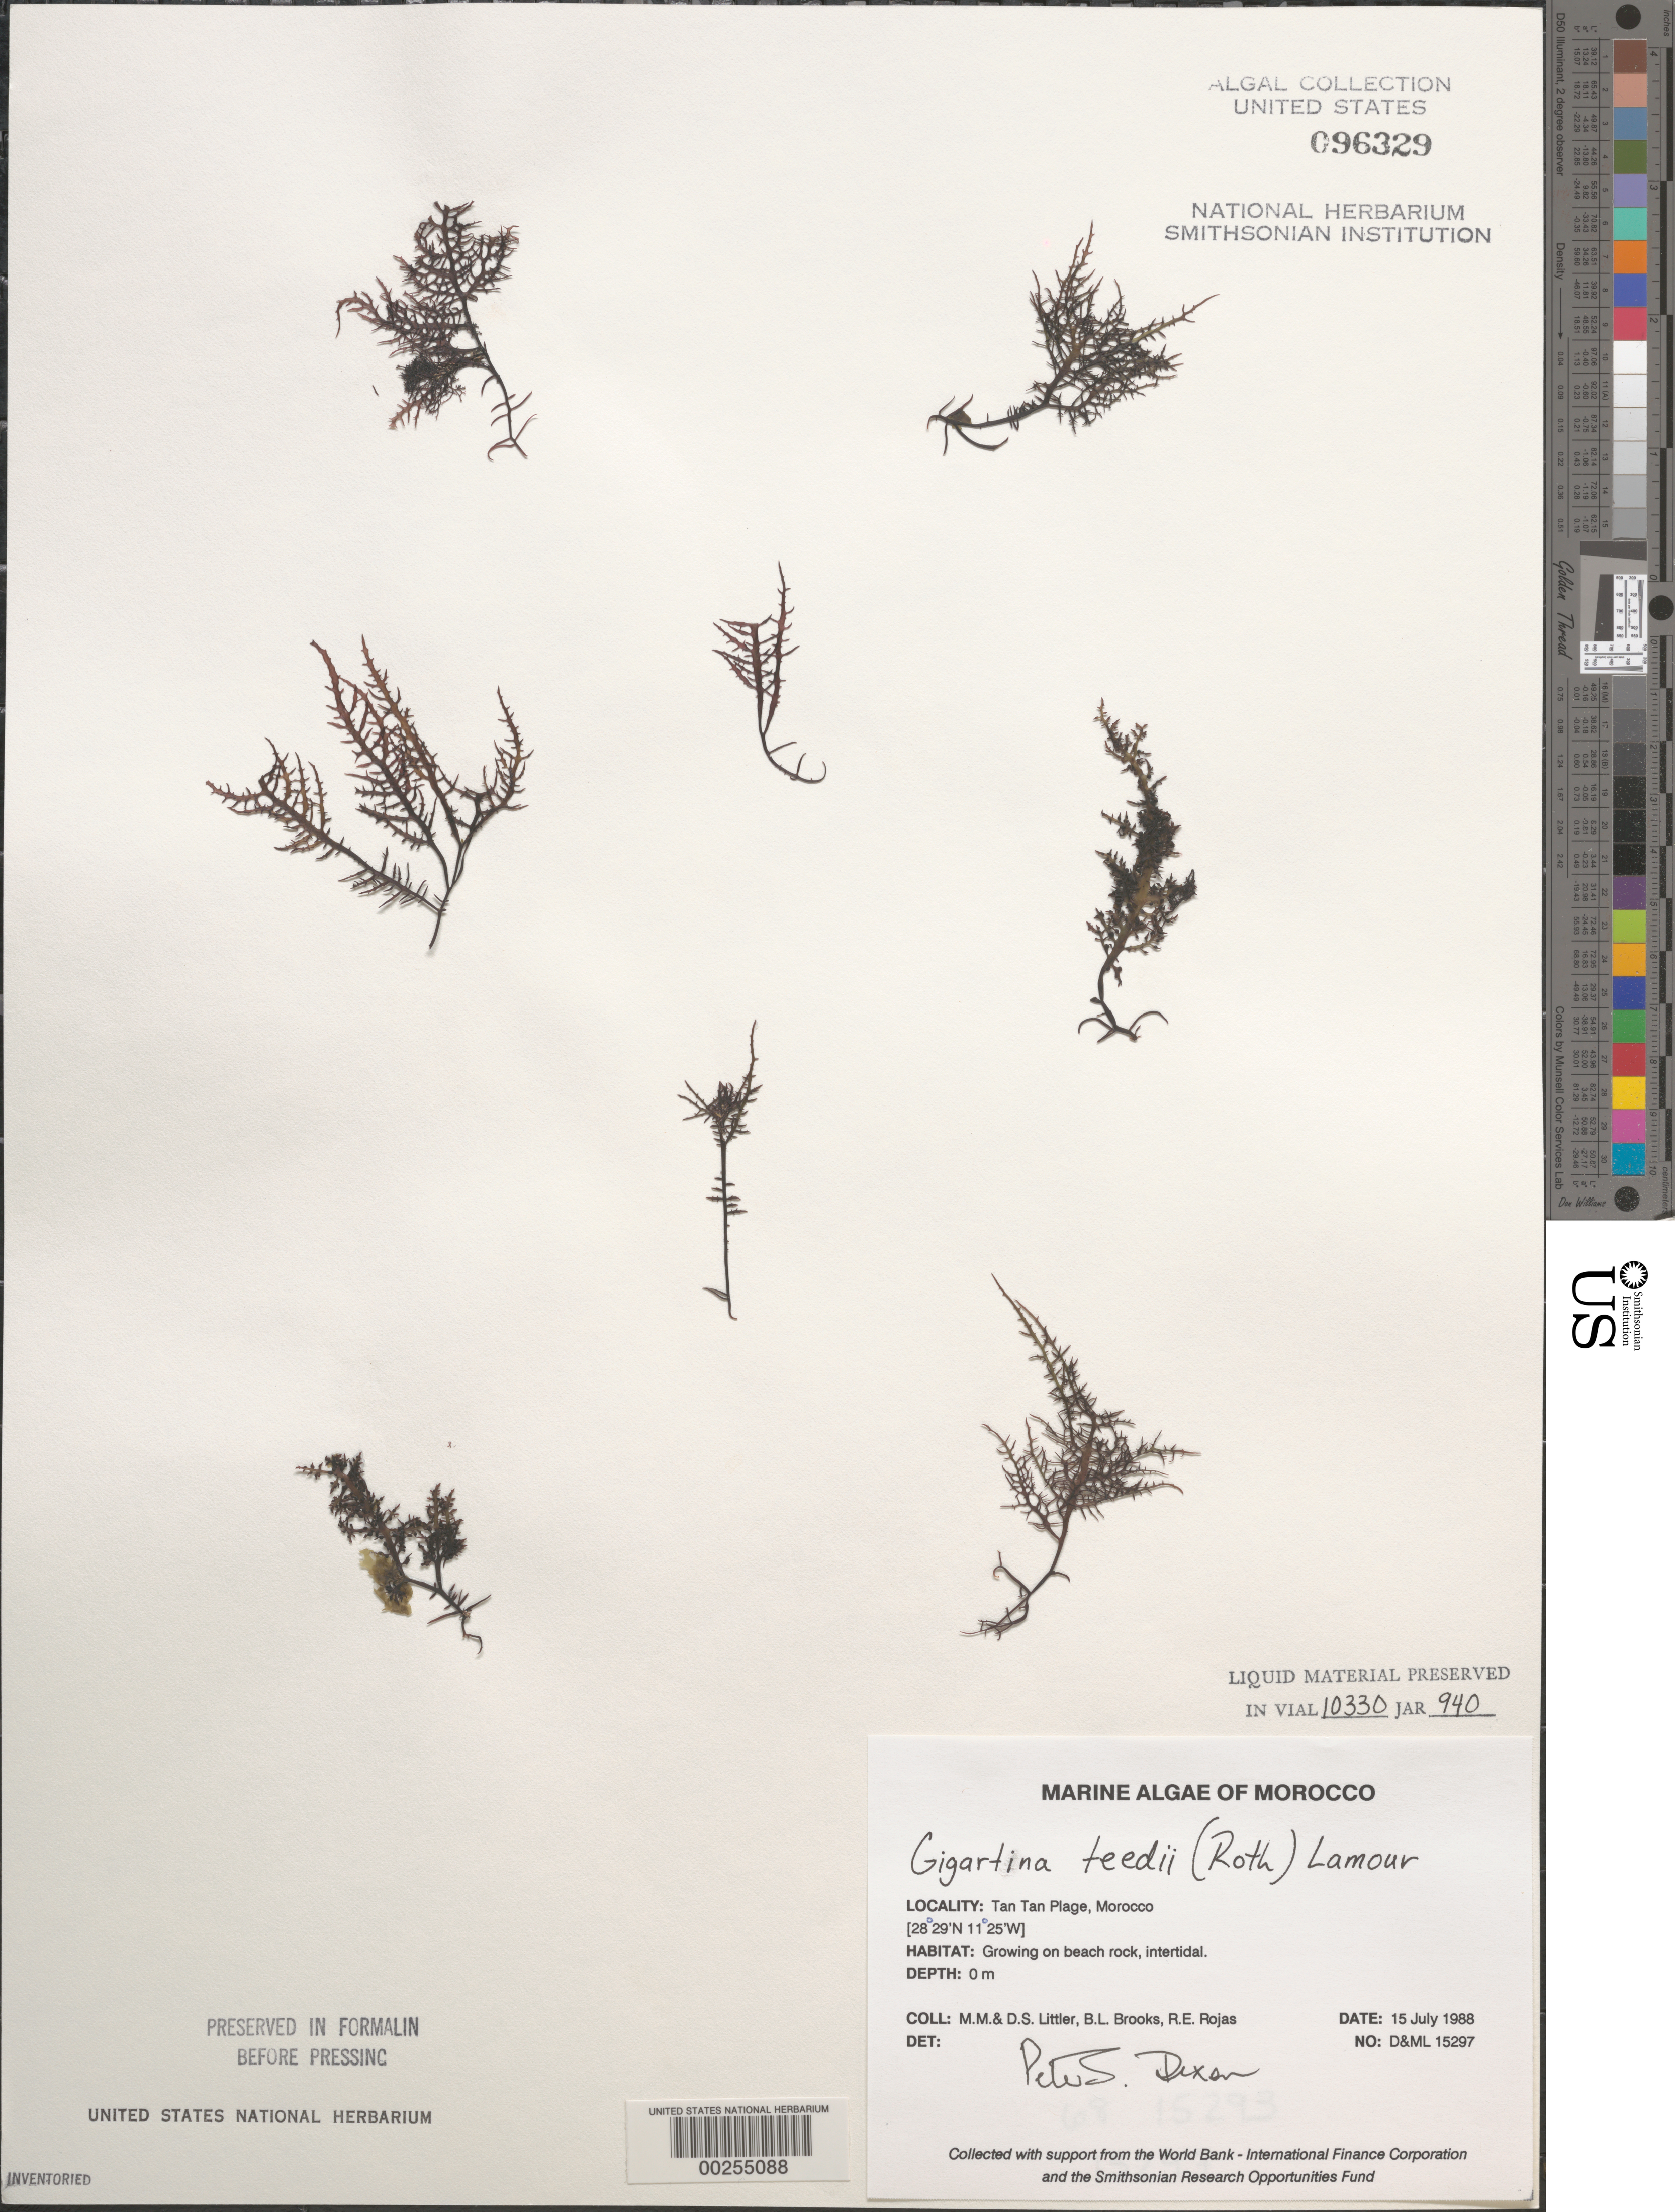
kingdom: Plantae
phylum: Rhodophyta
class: Florideophyceae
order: Gigartinales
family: Gigartinaceae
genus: Chondracanthus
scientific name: Chondracanthus teedei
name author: (Mert. in Roth) Kütz.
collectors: M. M. Littler, D. S. Littler, B. Brooks & R. Rojas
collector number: D&ML 15297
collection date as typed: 15 Jul 1988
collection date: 1988-07-15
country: Morocco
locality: Tan Tan Plage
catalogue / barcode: US 96329